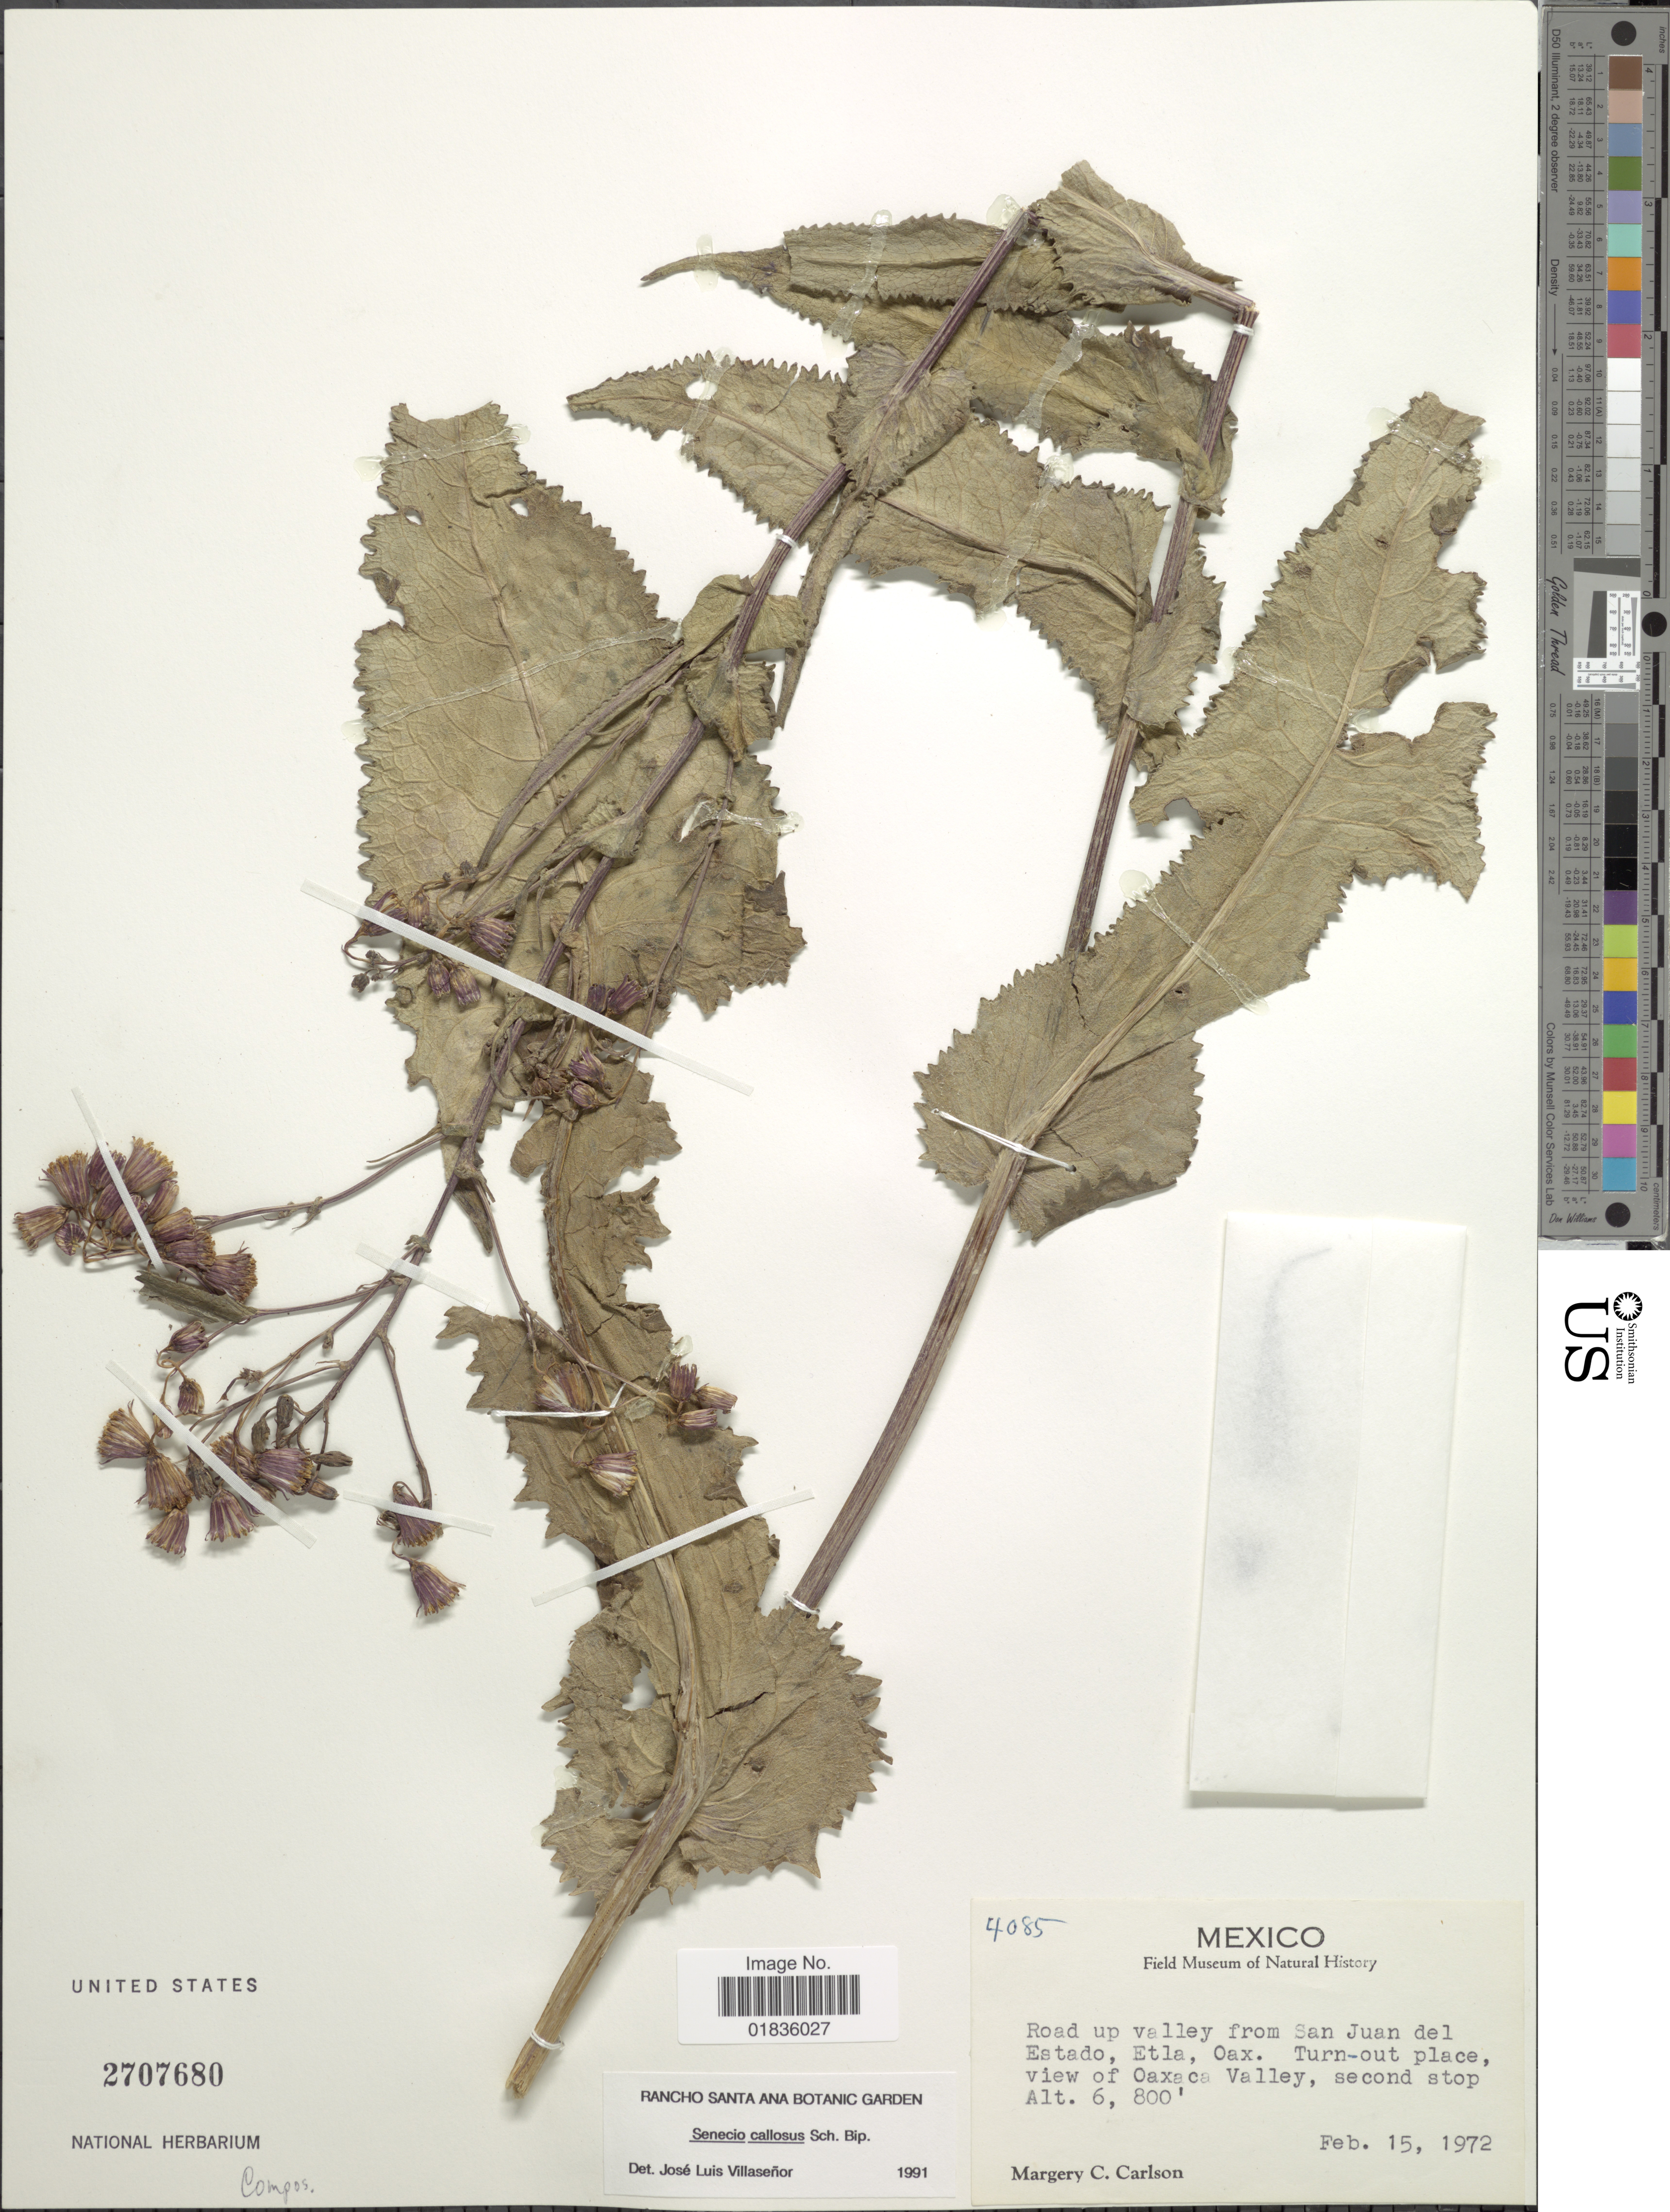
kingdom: Plantae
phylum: Tracheophyta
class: Magnoliopsida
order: Asterales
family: Asteraceae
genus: Senecio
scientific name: Senecio callosus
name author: Sch. Bip.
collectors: M. C. Carlson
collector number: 4085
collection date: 1972-02-15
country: Mexico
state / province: Oaxaca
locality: Road up valley from San Juan del Estado, Etla, turn-out place, view of Oaxaca Valley, second stop.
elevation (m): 2073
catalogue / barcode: US 2707680